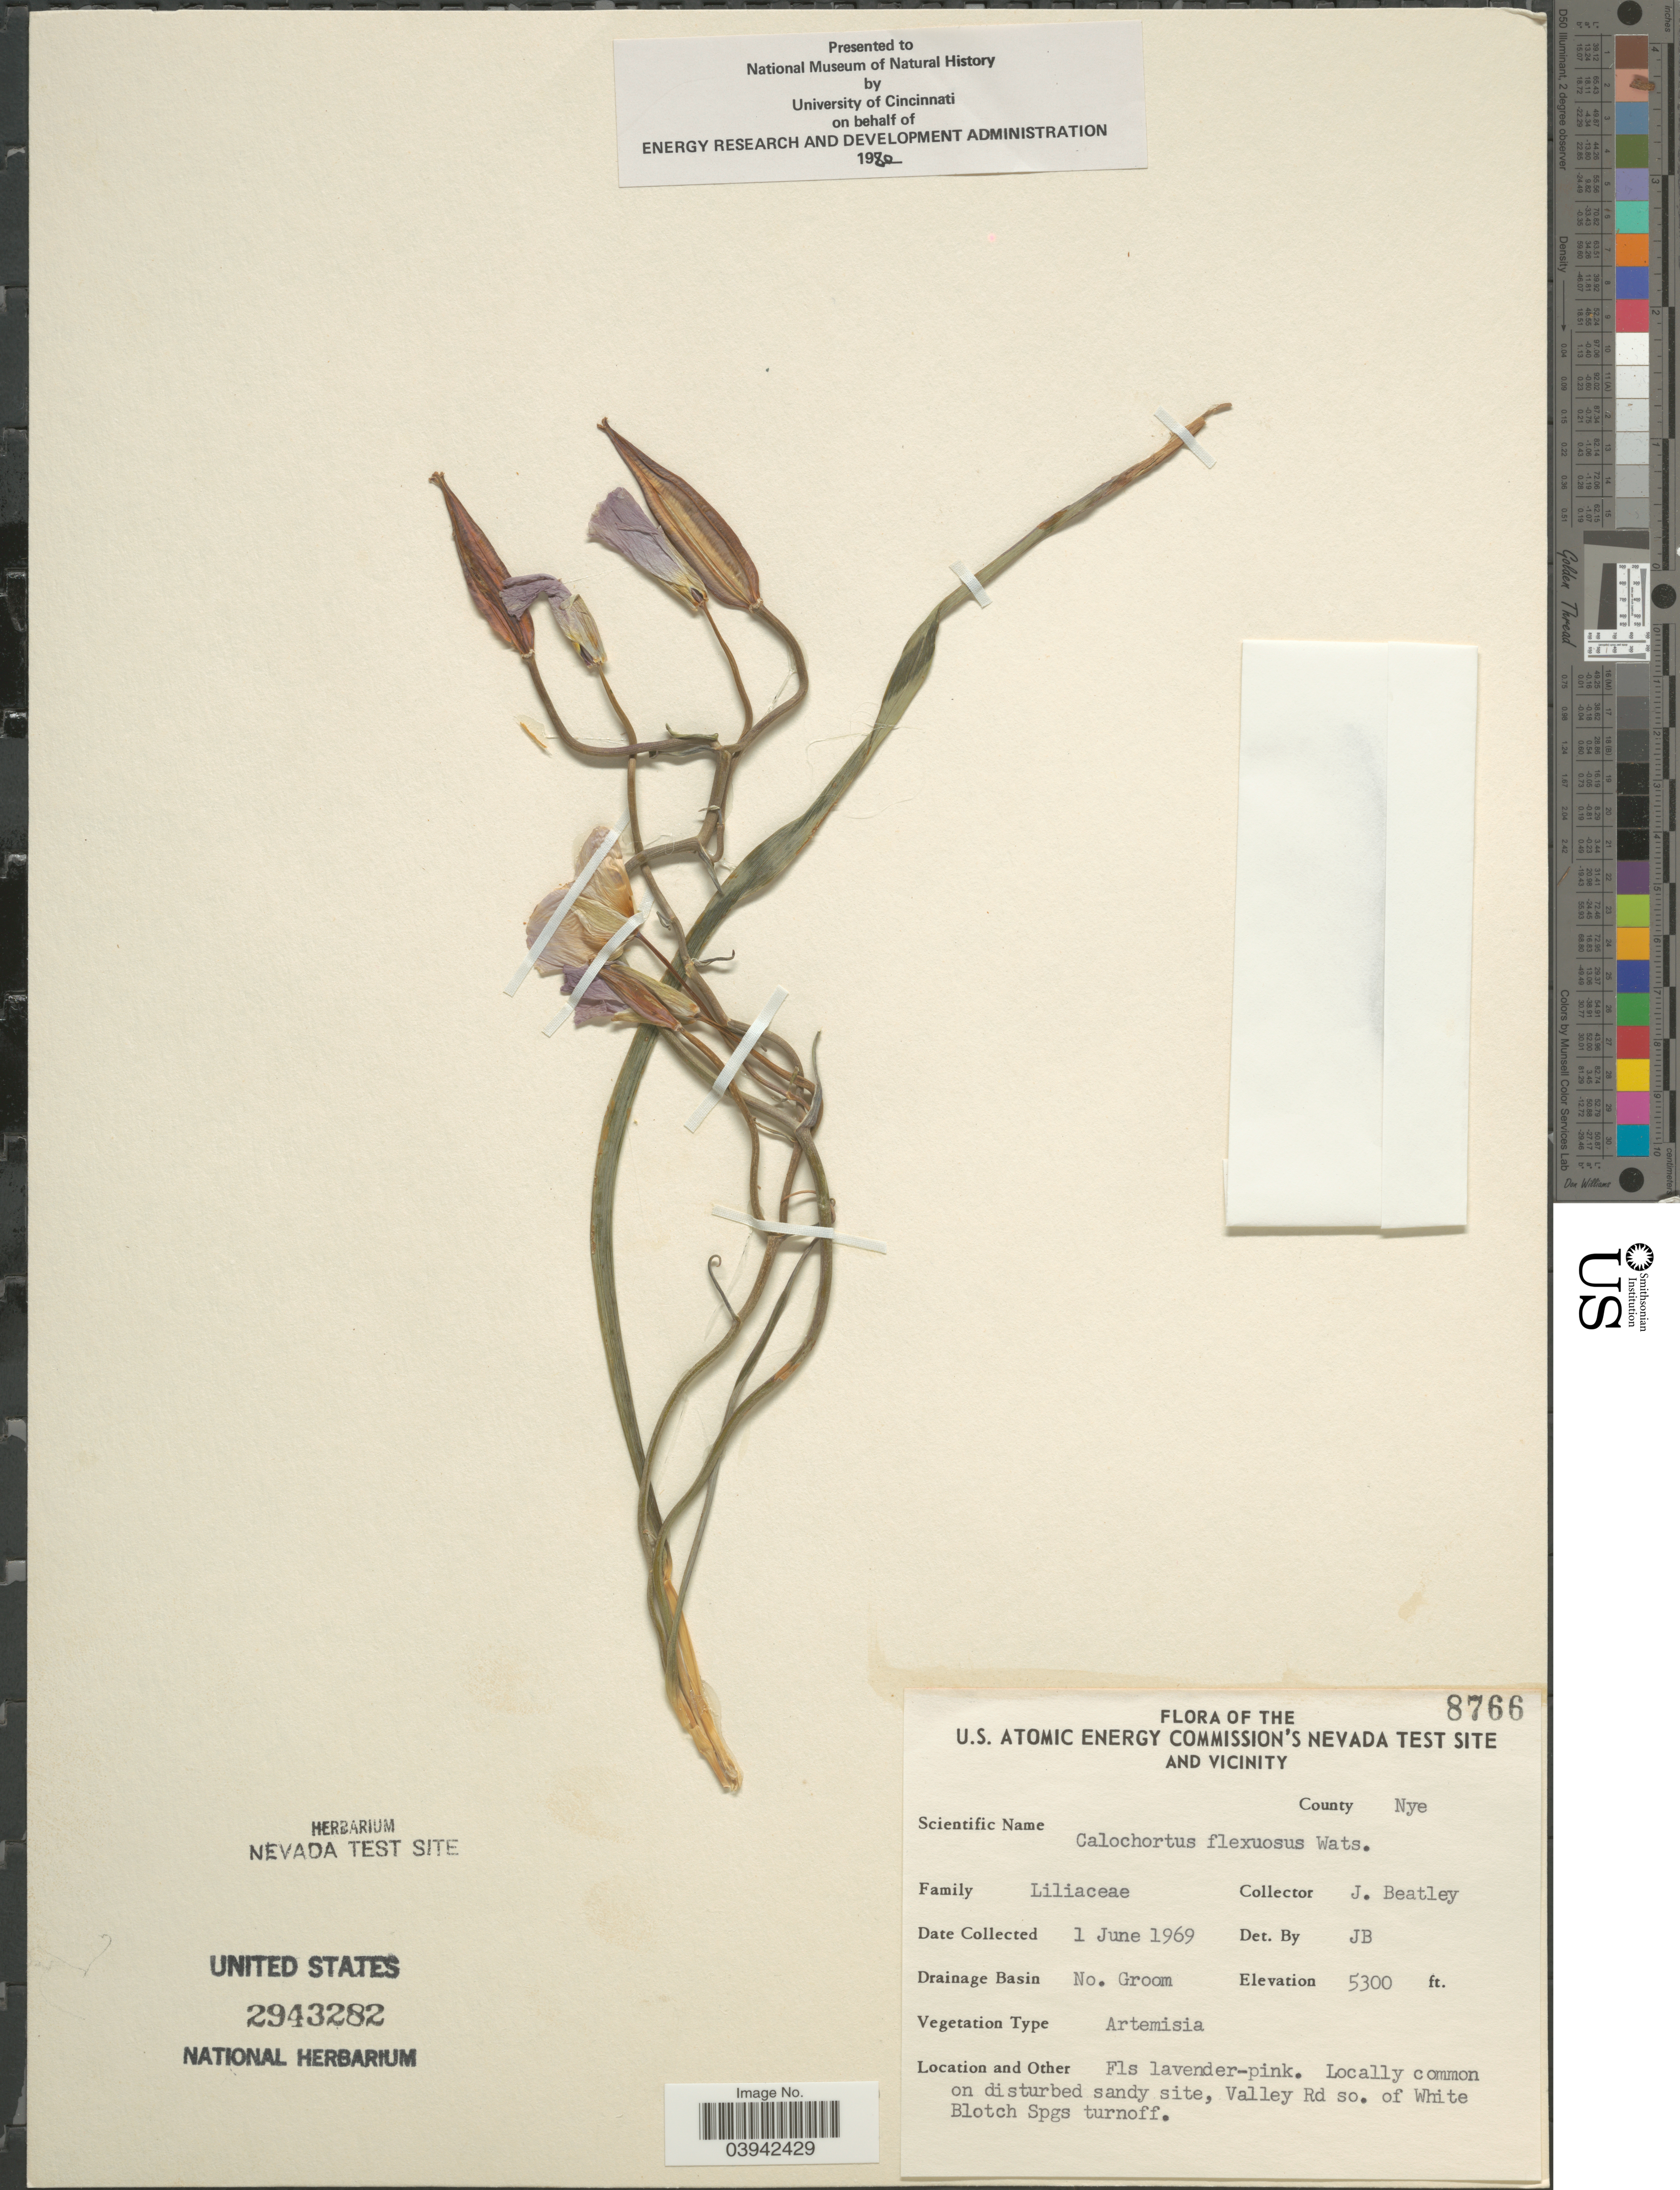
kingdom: Plantae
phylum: Tracheophyta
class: Liliopsida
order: Liliales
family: Liliaceae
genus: Calochortus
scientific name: Calochortus flexuosus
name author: S. Watson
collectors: J. C. Beatley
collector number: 8766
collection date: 1969-06-01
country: United States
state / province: Nevada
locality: The U.S. Atomic Energy Commission's Nevada Test Site and Vicinity. County Nye. Drainage Basin No. Groom. On disturbed sandy site, Valley Rd so. of White Blotch Spgs turnoff.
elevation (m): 1615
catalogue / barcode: US 2943282